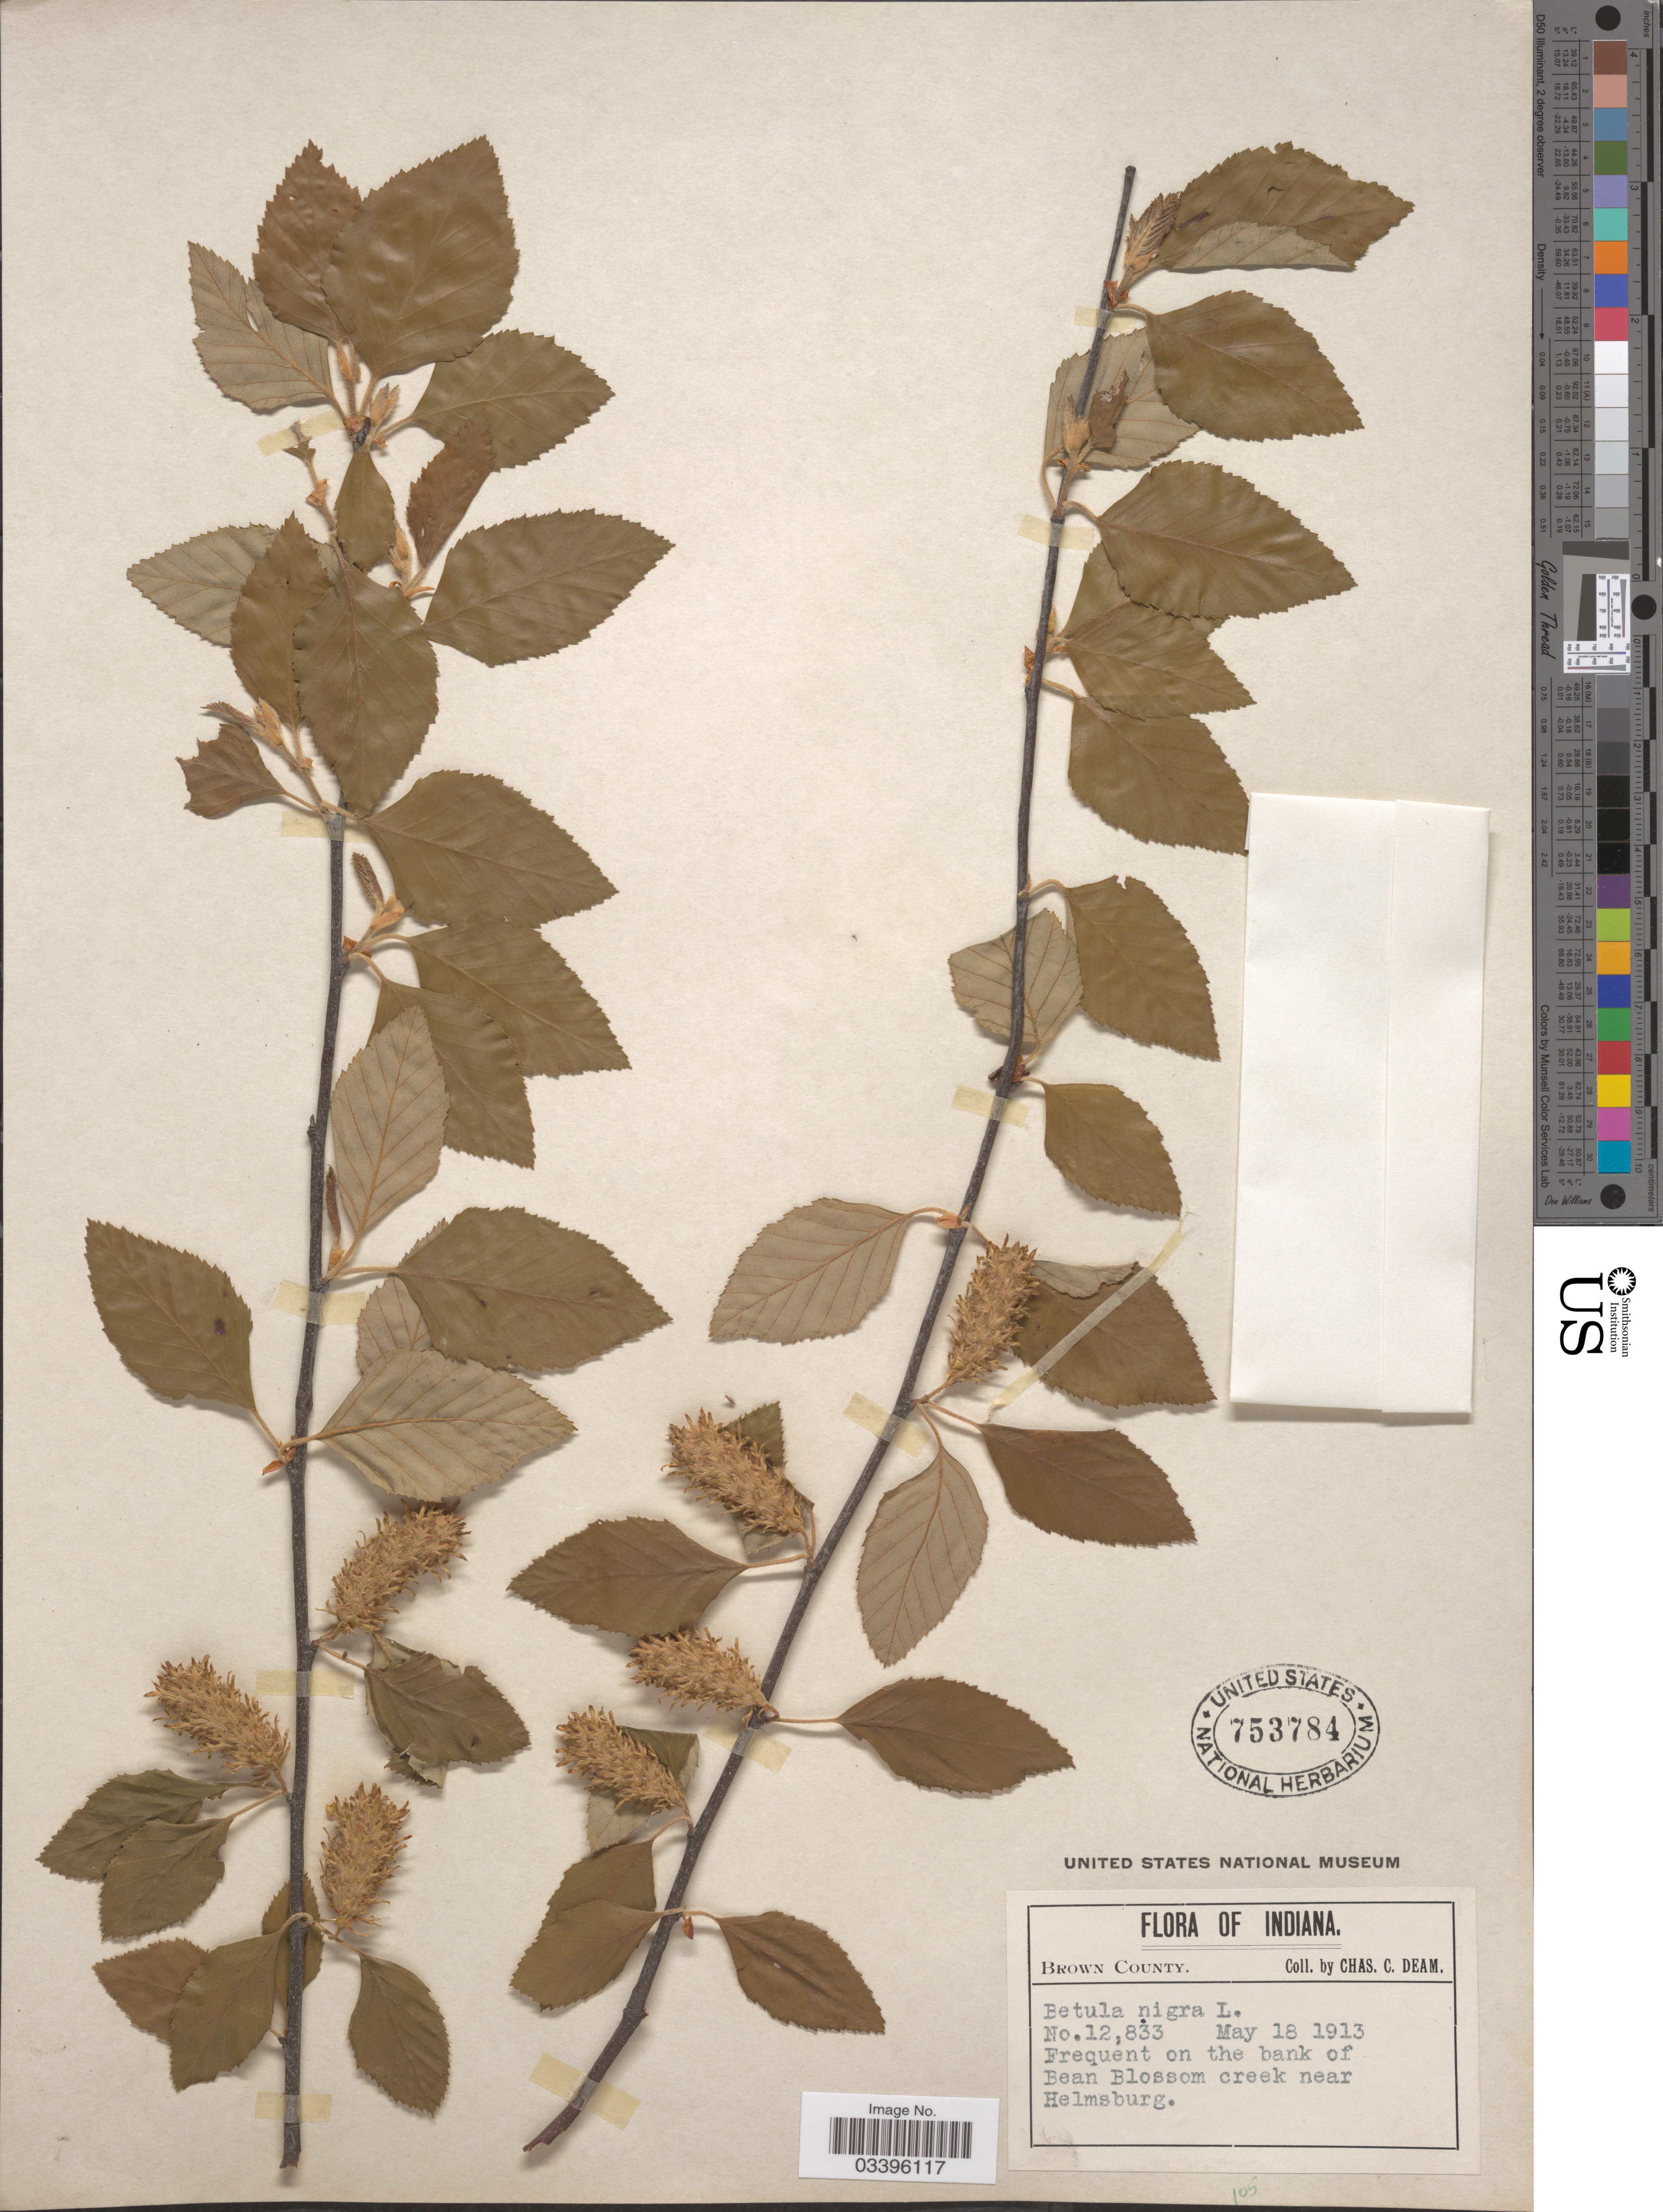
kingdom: Plantae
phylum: Tracheophyta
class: Magnoliopsida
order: Fagales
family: Betulaceae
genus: Betula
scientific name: Betula nigra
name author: L.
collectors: C. C. Deam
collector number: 12833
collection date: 1913-05-18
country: United States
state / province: Indiana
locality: Brown County. Frequent on the bank of Bean Blossom creek near Helmsburg.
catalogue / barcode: US 753784